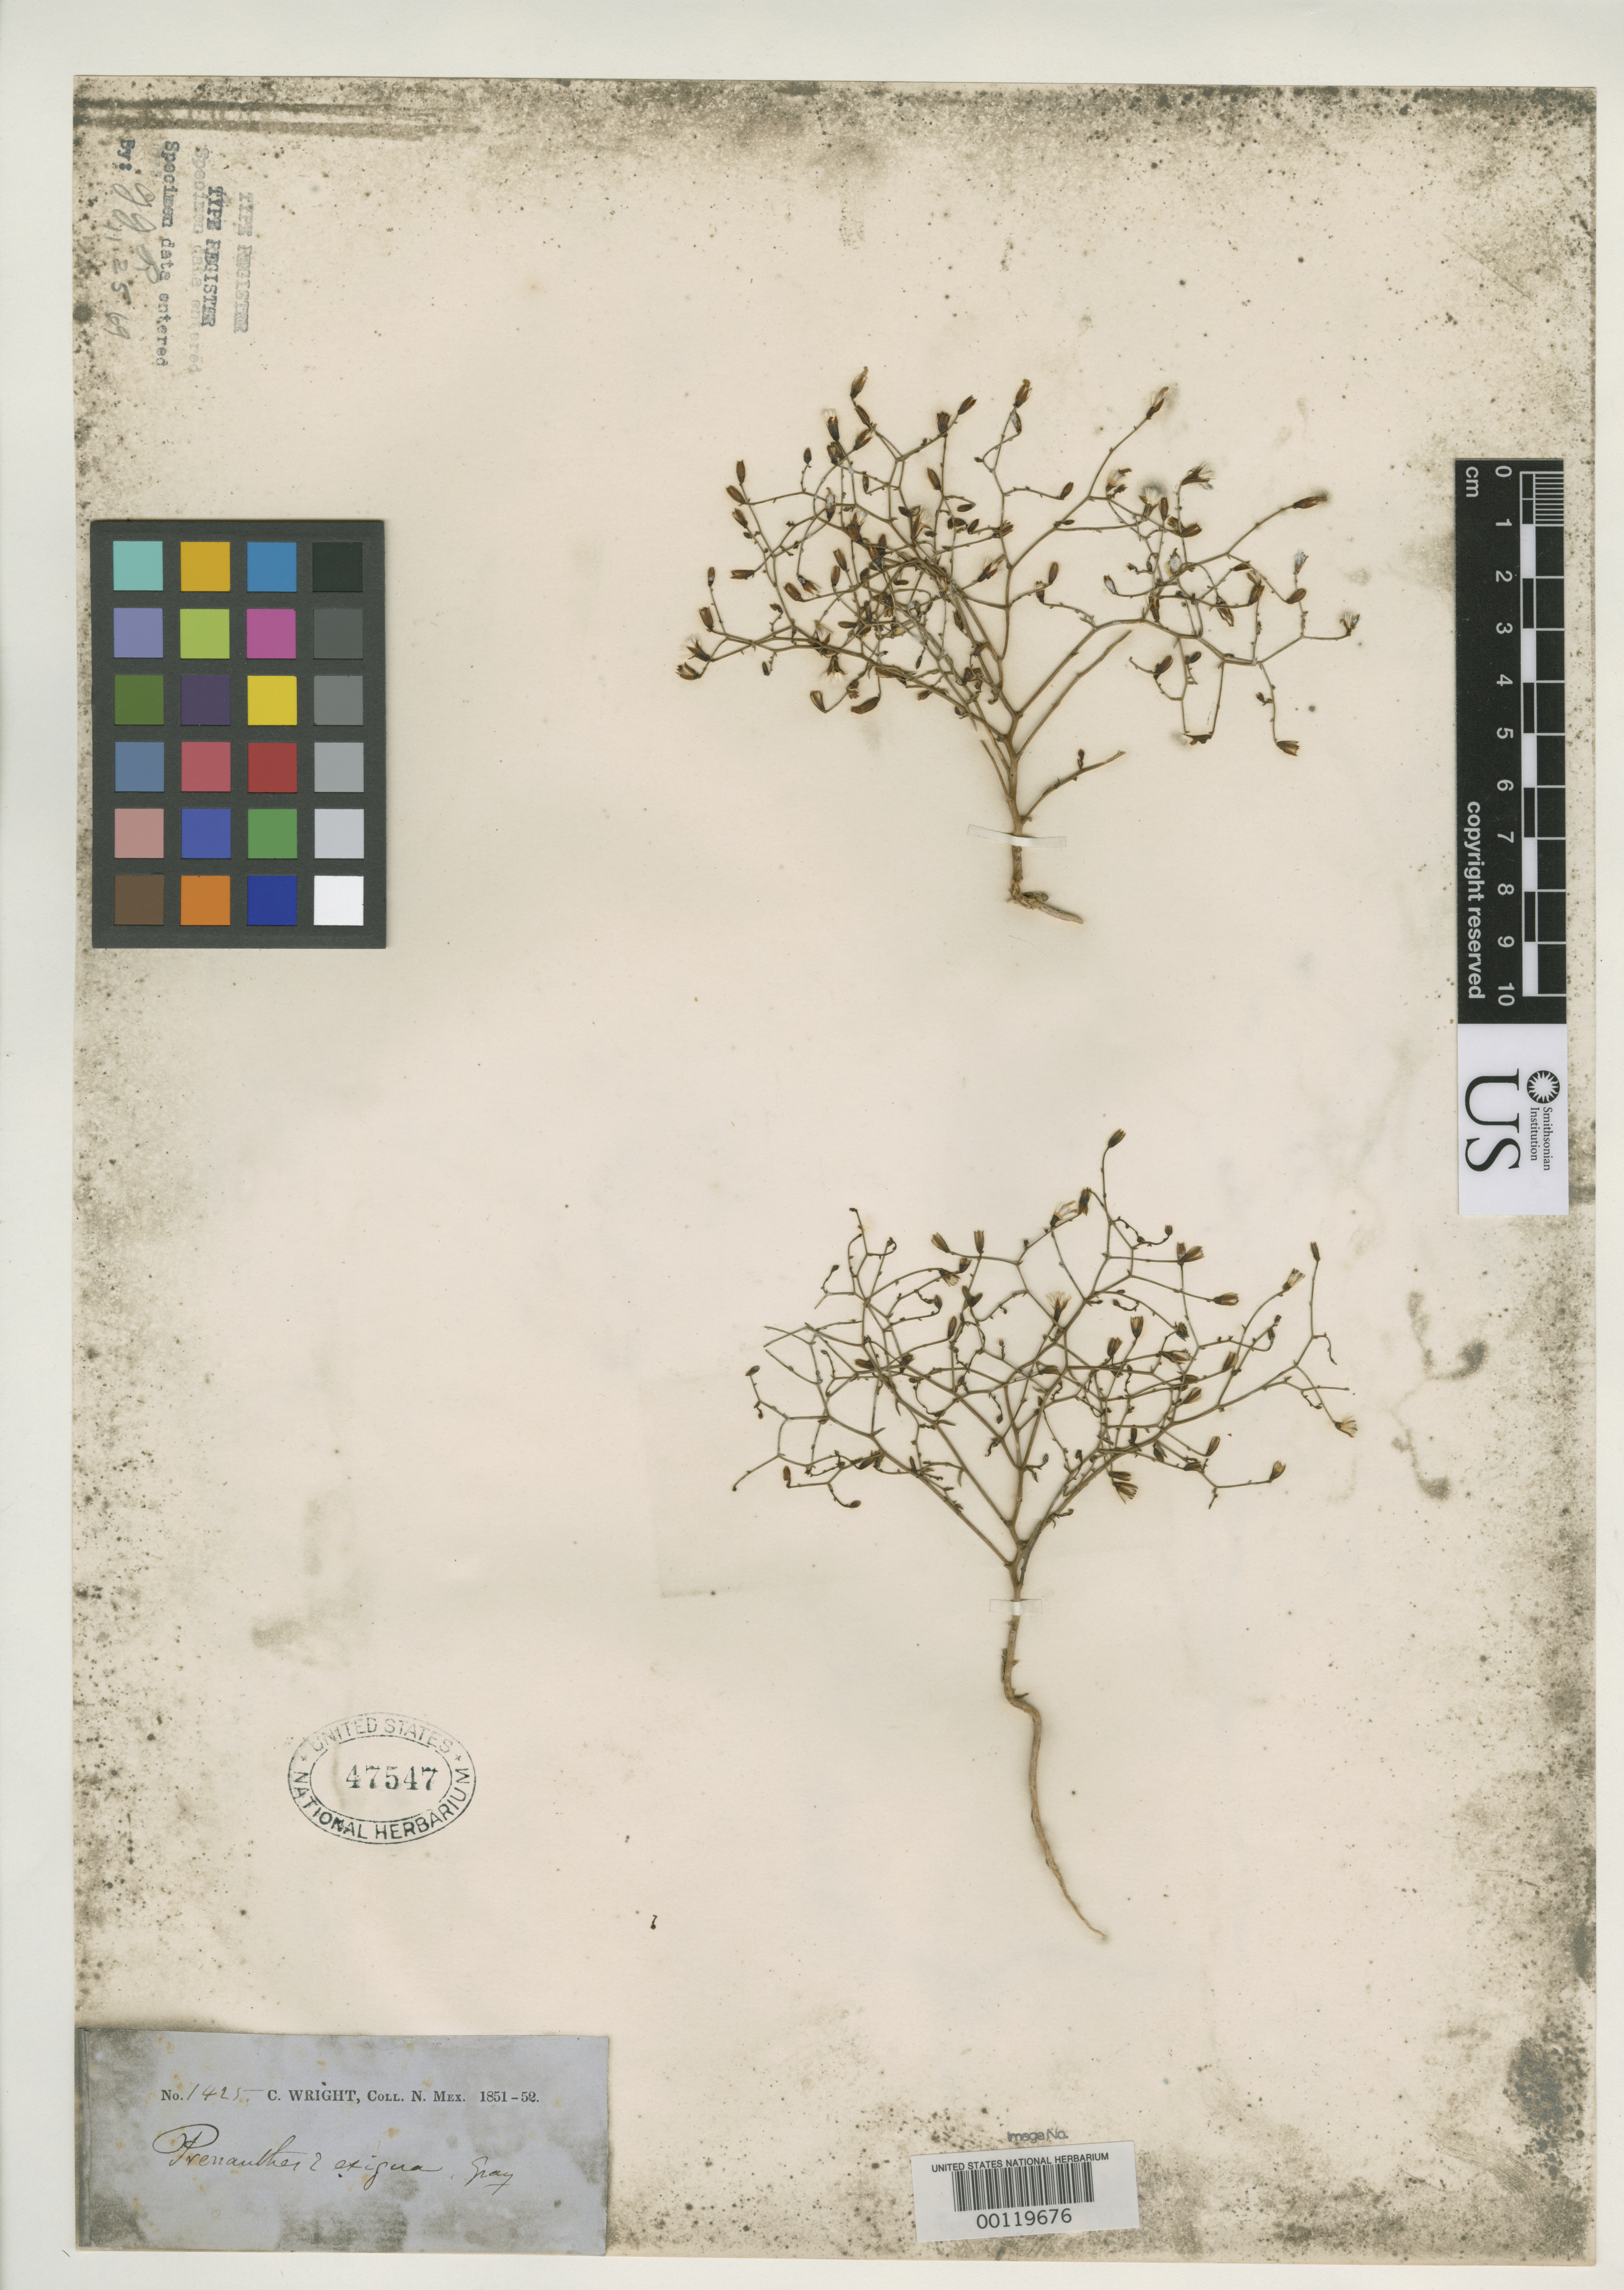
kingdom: Plantae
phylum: Tracheophyta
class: Magnoliopsida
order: Asterales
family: Asteraceae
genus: Prenanthes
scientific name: Prenanthes exigua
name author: A. Gray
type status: Type Collection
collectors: C. Wright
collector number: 1425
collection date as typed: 1851 to -- --- 1852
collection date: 1851/1852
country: United States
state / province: Texas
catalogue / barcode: US 47547